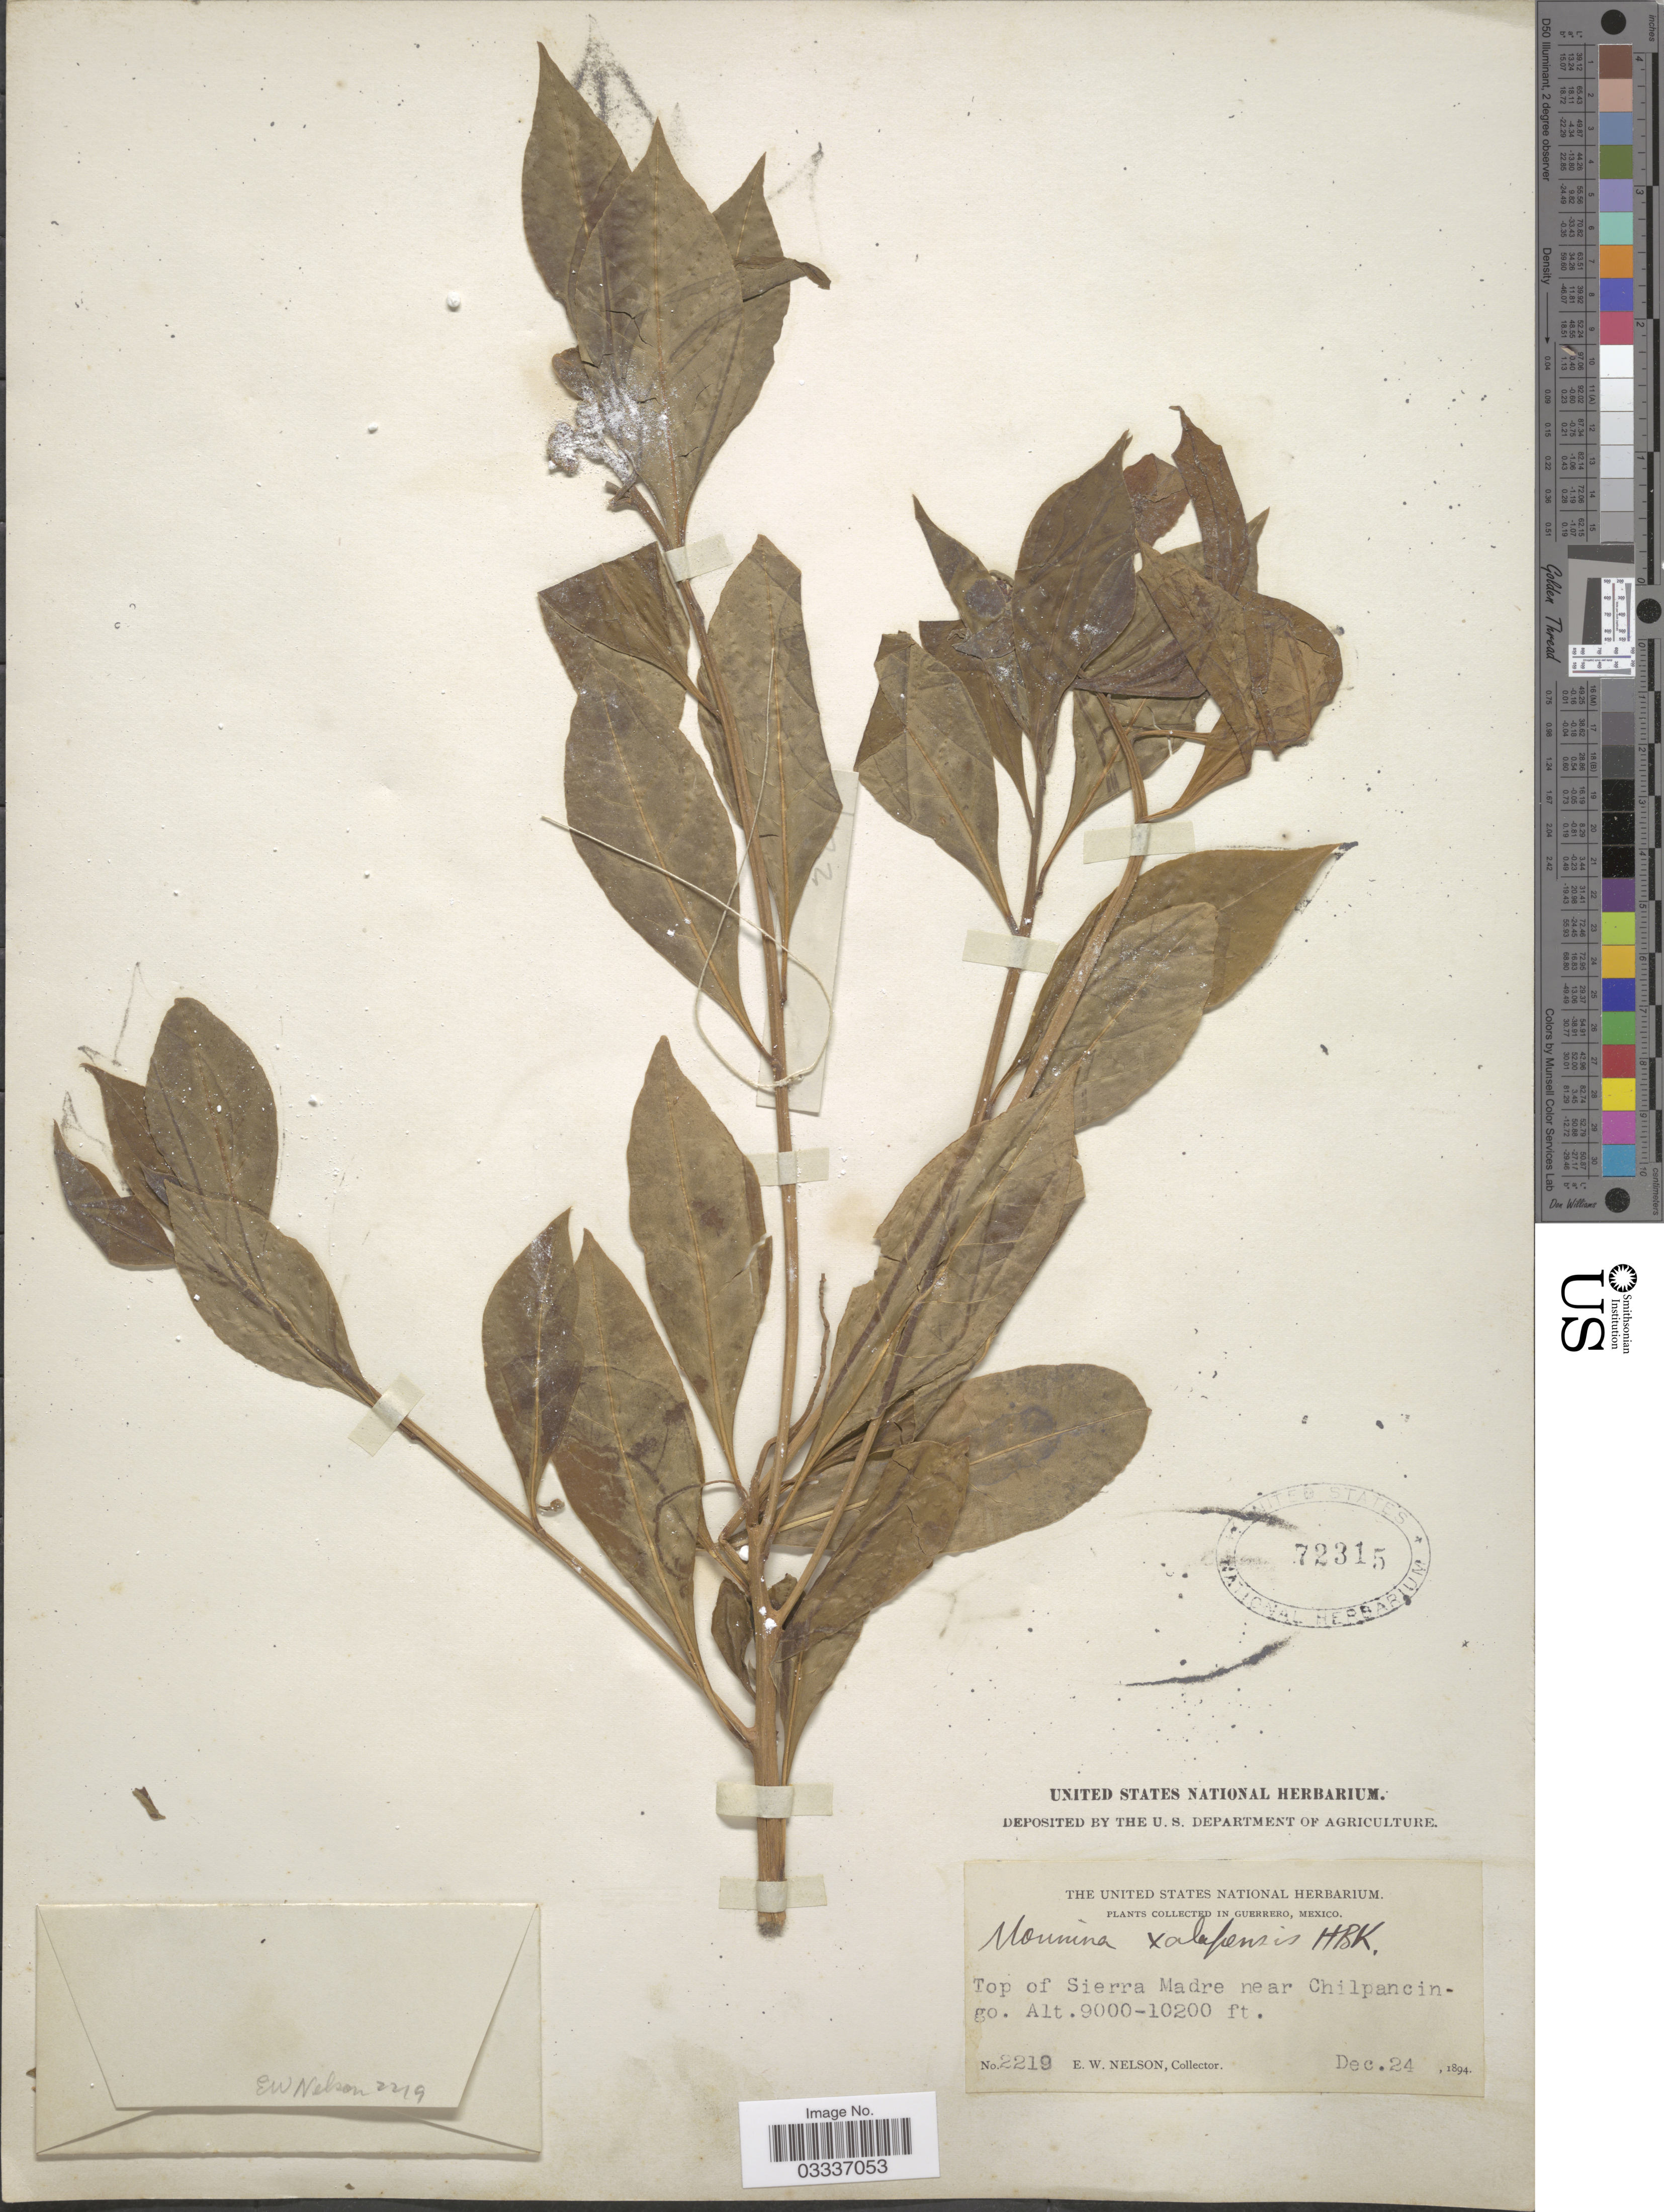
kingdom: Plantae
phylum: Tracheophyta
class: Magnoliopsida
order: Fabales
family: Polygalaceae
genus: Monnina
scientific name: Monnina xalapensis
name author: Kunth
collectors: E. W. Nelson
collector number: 2219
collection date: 1894-12-24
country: Mexico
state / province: Guerrero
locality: Top of Sierra Madre near Chilpancingo.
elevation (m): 2743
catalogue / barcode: US 72315